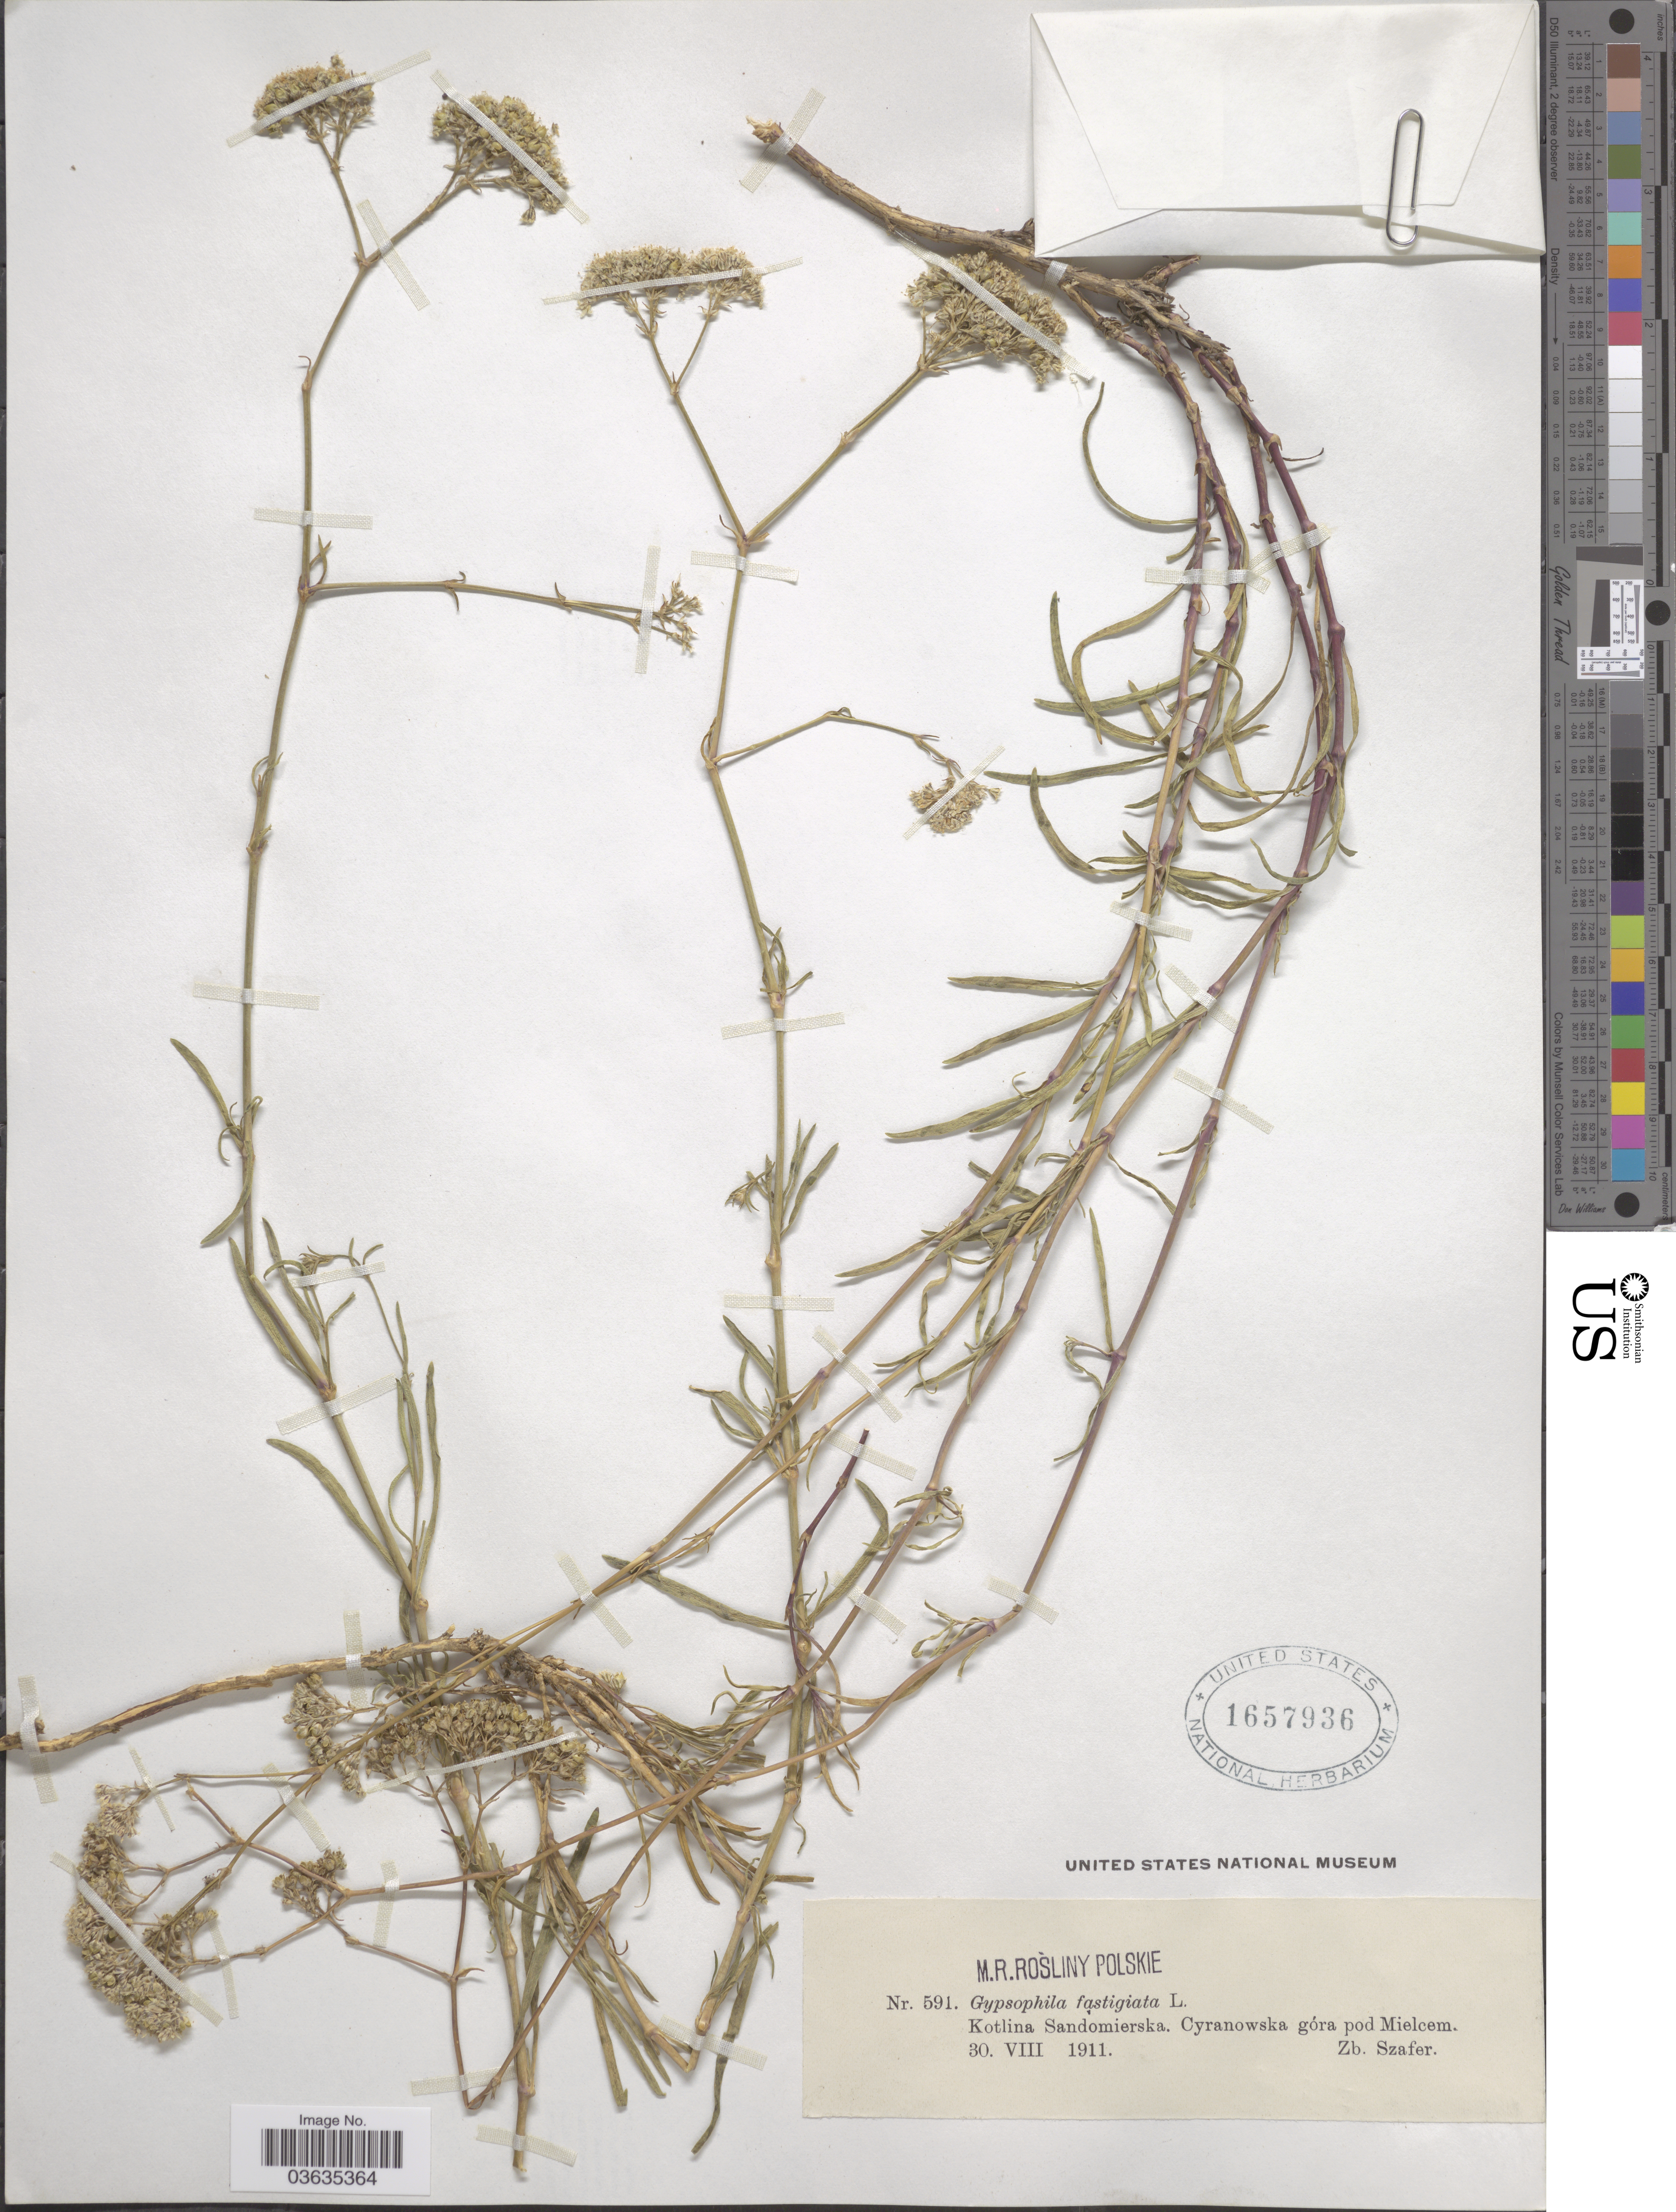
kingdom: Plantae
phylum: Tracheophyta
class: Magnoliopsida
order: Caryophyllales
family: Caryophyllaceae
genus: Gypsophila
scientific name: Gypsophila fastigiata var. fastigiata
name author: L.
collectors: Z. Szafer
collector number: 591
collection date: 1911-08-30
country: Poland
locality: Kotlina Sandomierska. Cyranowska góra pod Mielcem.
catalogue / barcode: US 1657936